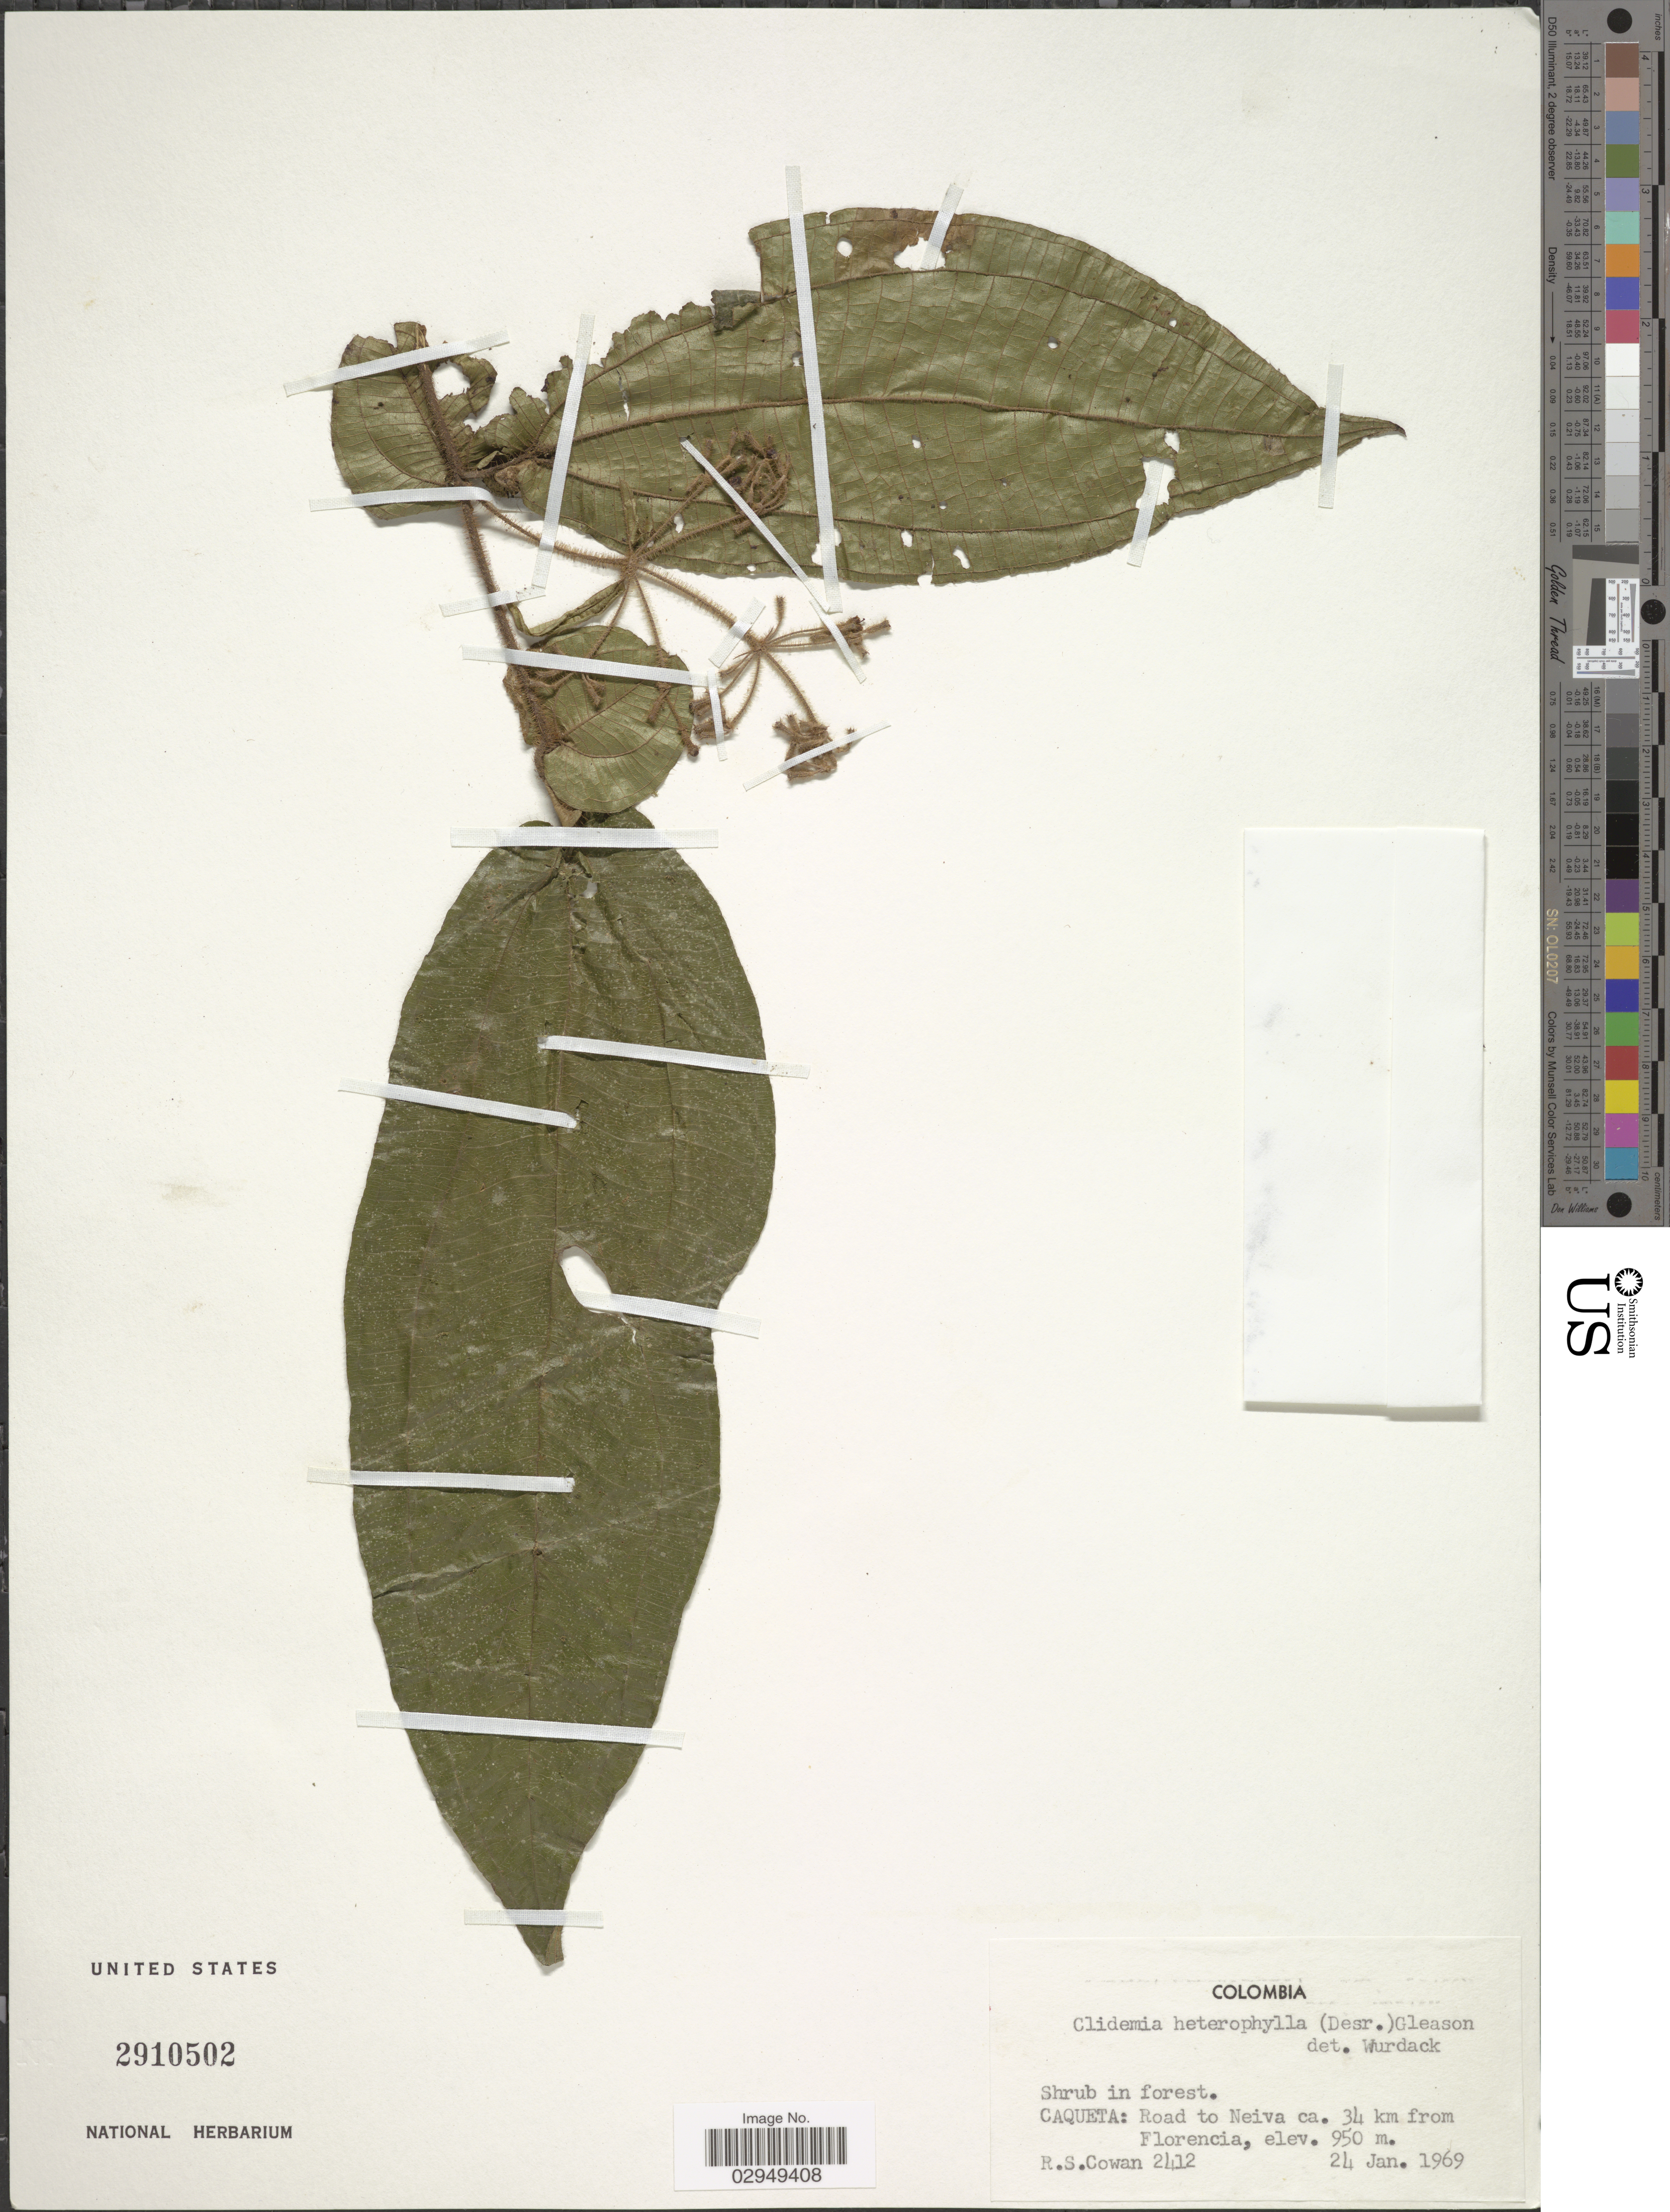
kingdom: Plantae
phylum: Tracheophyta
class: Magnoliopsida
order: Myrtales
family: Melastomataceae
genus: Clidemia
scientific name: Clidemia heterophylla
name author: Steud.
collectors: R. S. Cowan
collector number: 2412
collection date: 1969-01-24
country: Colombia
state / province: Caquetá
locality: Caqueta: Road to Neiva ca. 34 km from Florencia.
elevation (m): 950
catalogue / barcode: US 2910502